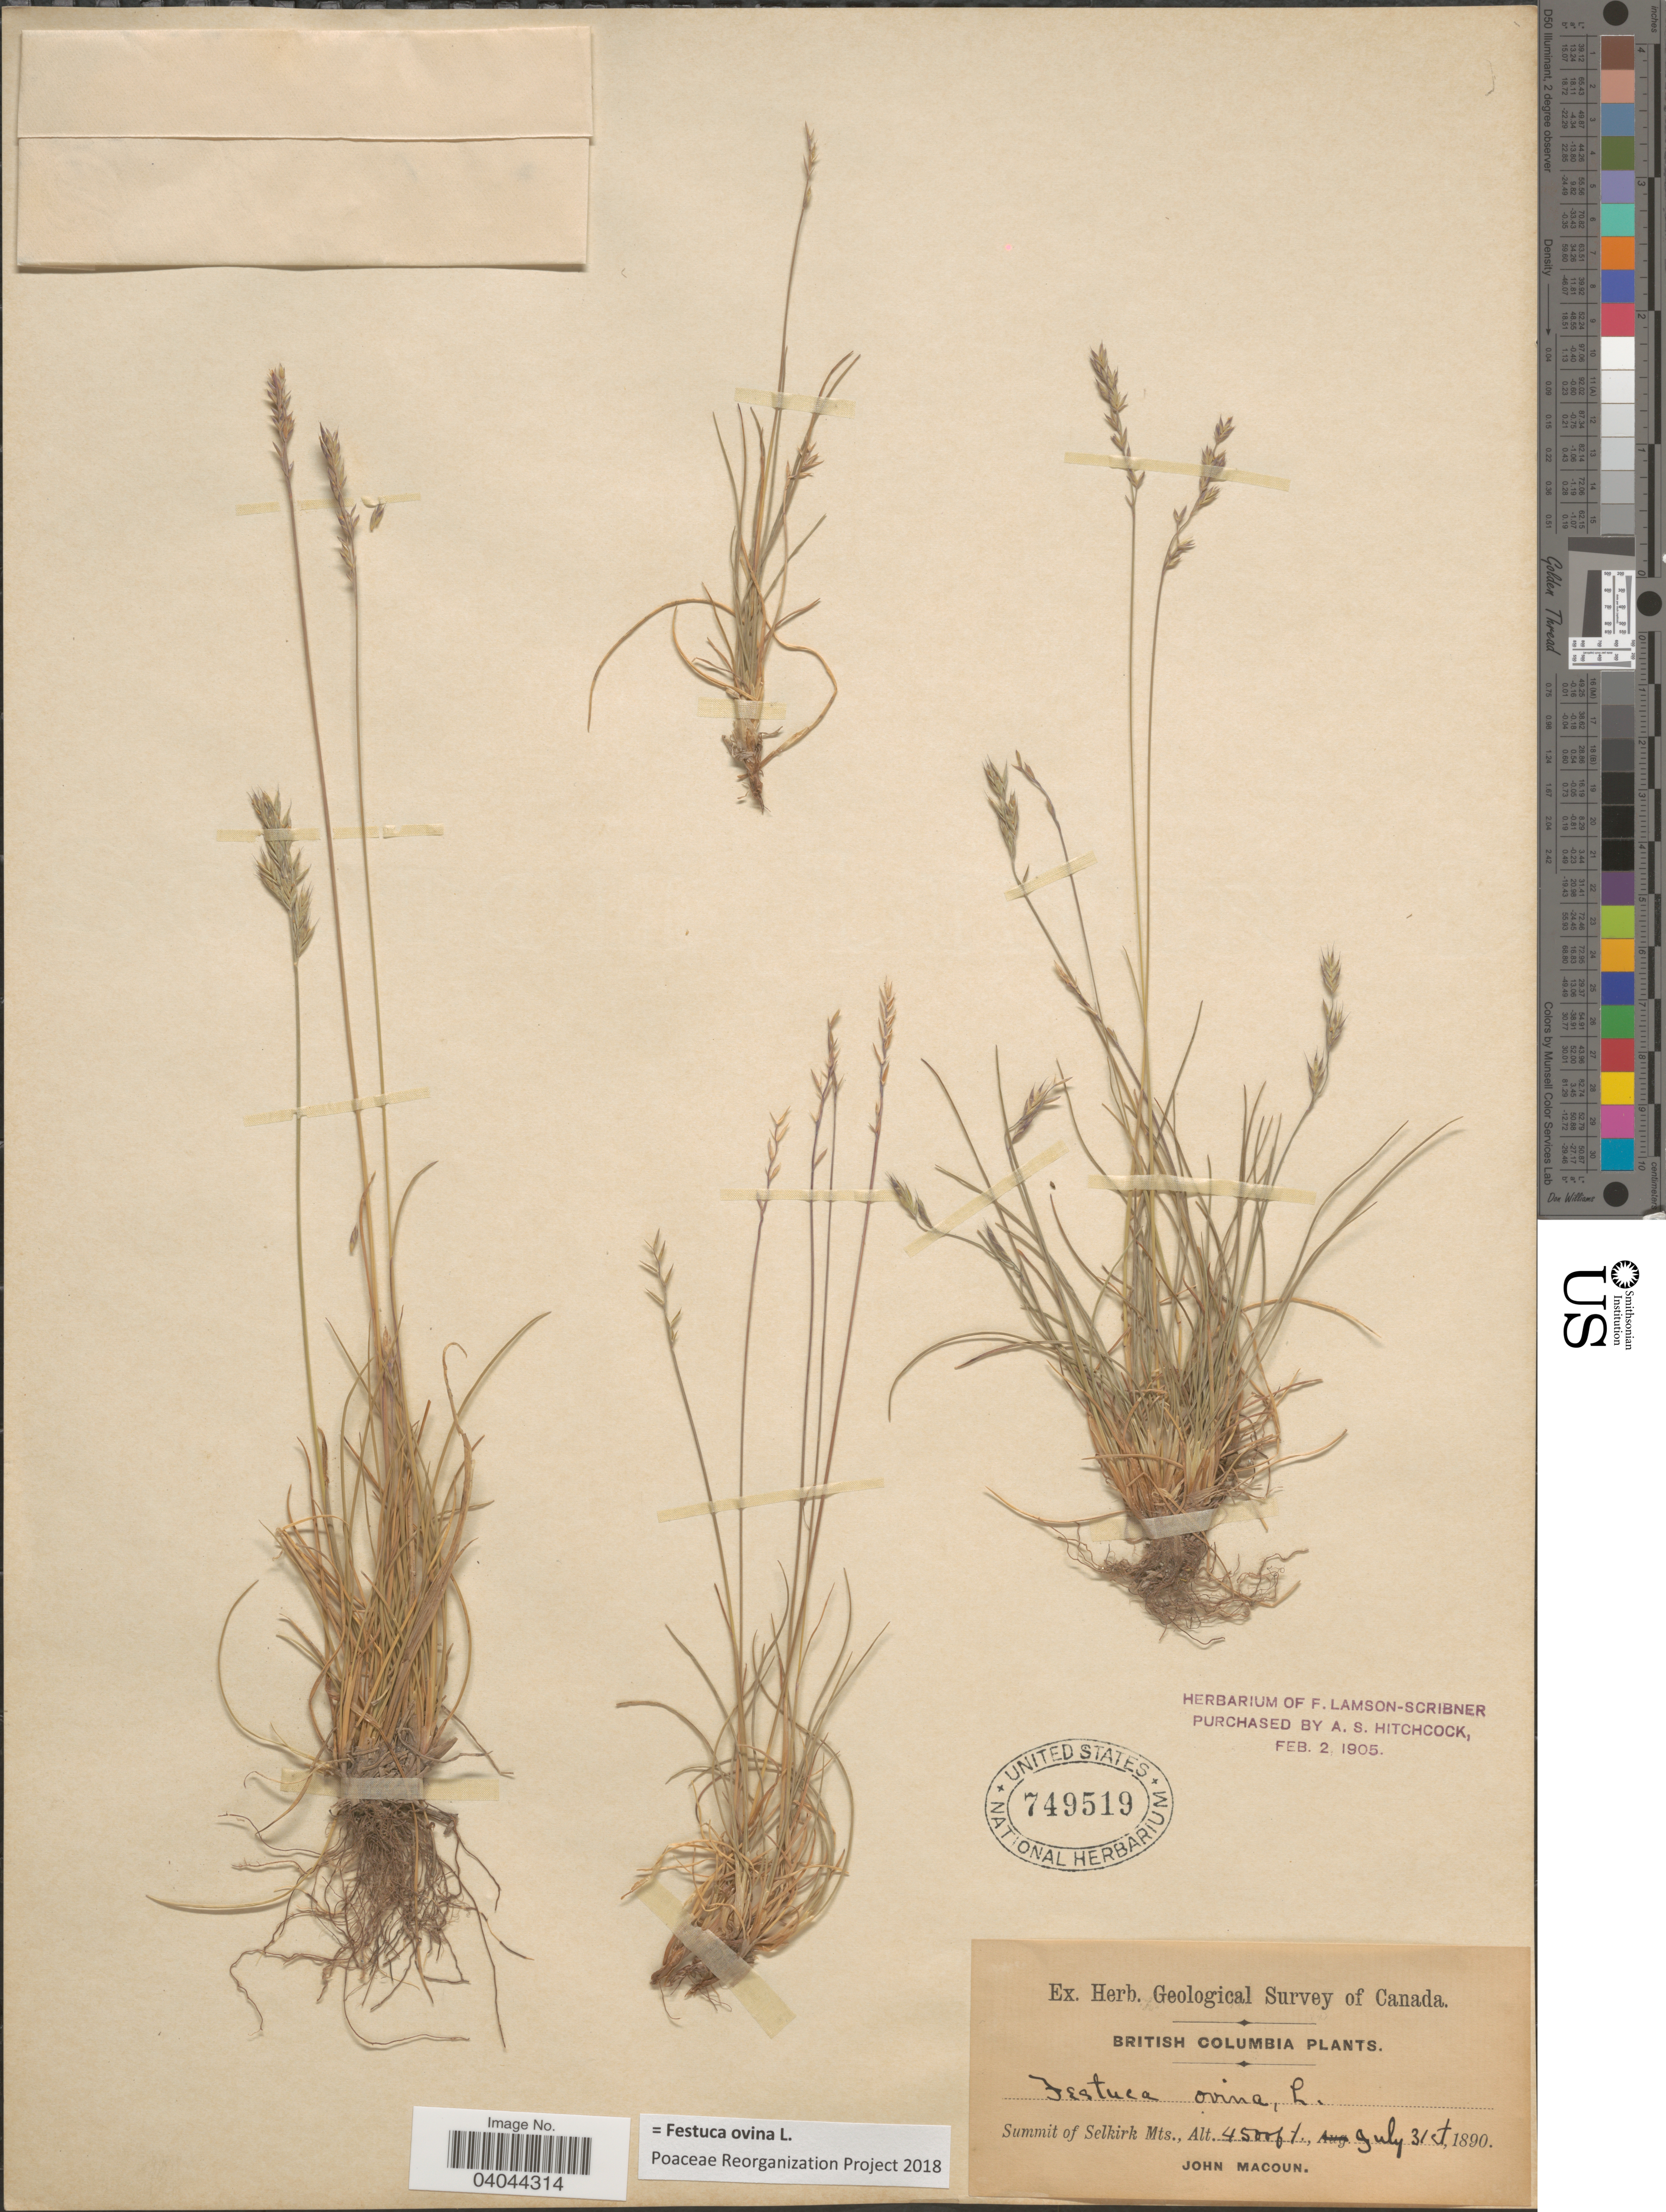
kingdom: Plantae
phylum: Tracheophyta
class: Liliopsida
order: Poales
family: Poaceae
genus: Festuca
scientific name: Festuca ovina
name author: L.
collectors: J. Macoun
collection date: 1890-07-31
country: Canada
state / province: British Columbia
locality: Summit of Selkirk Mts.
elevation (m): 1372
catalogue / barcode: US 749519